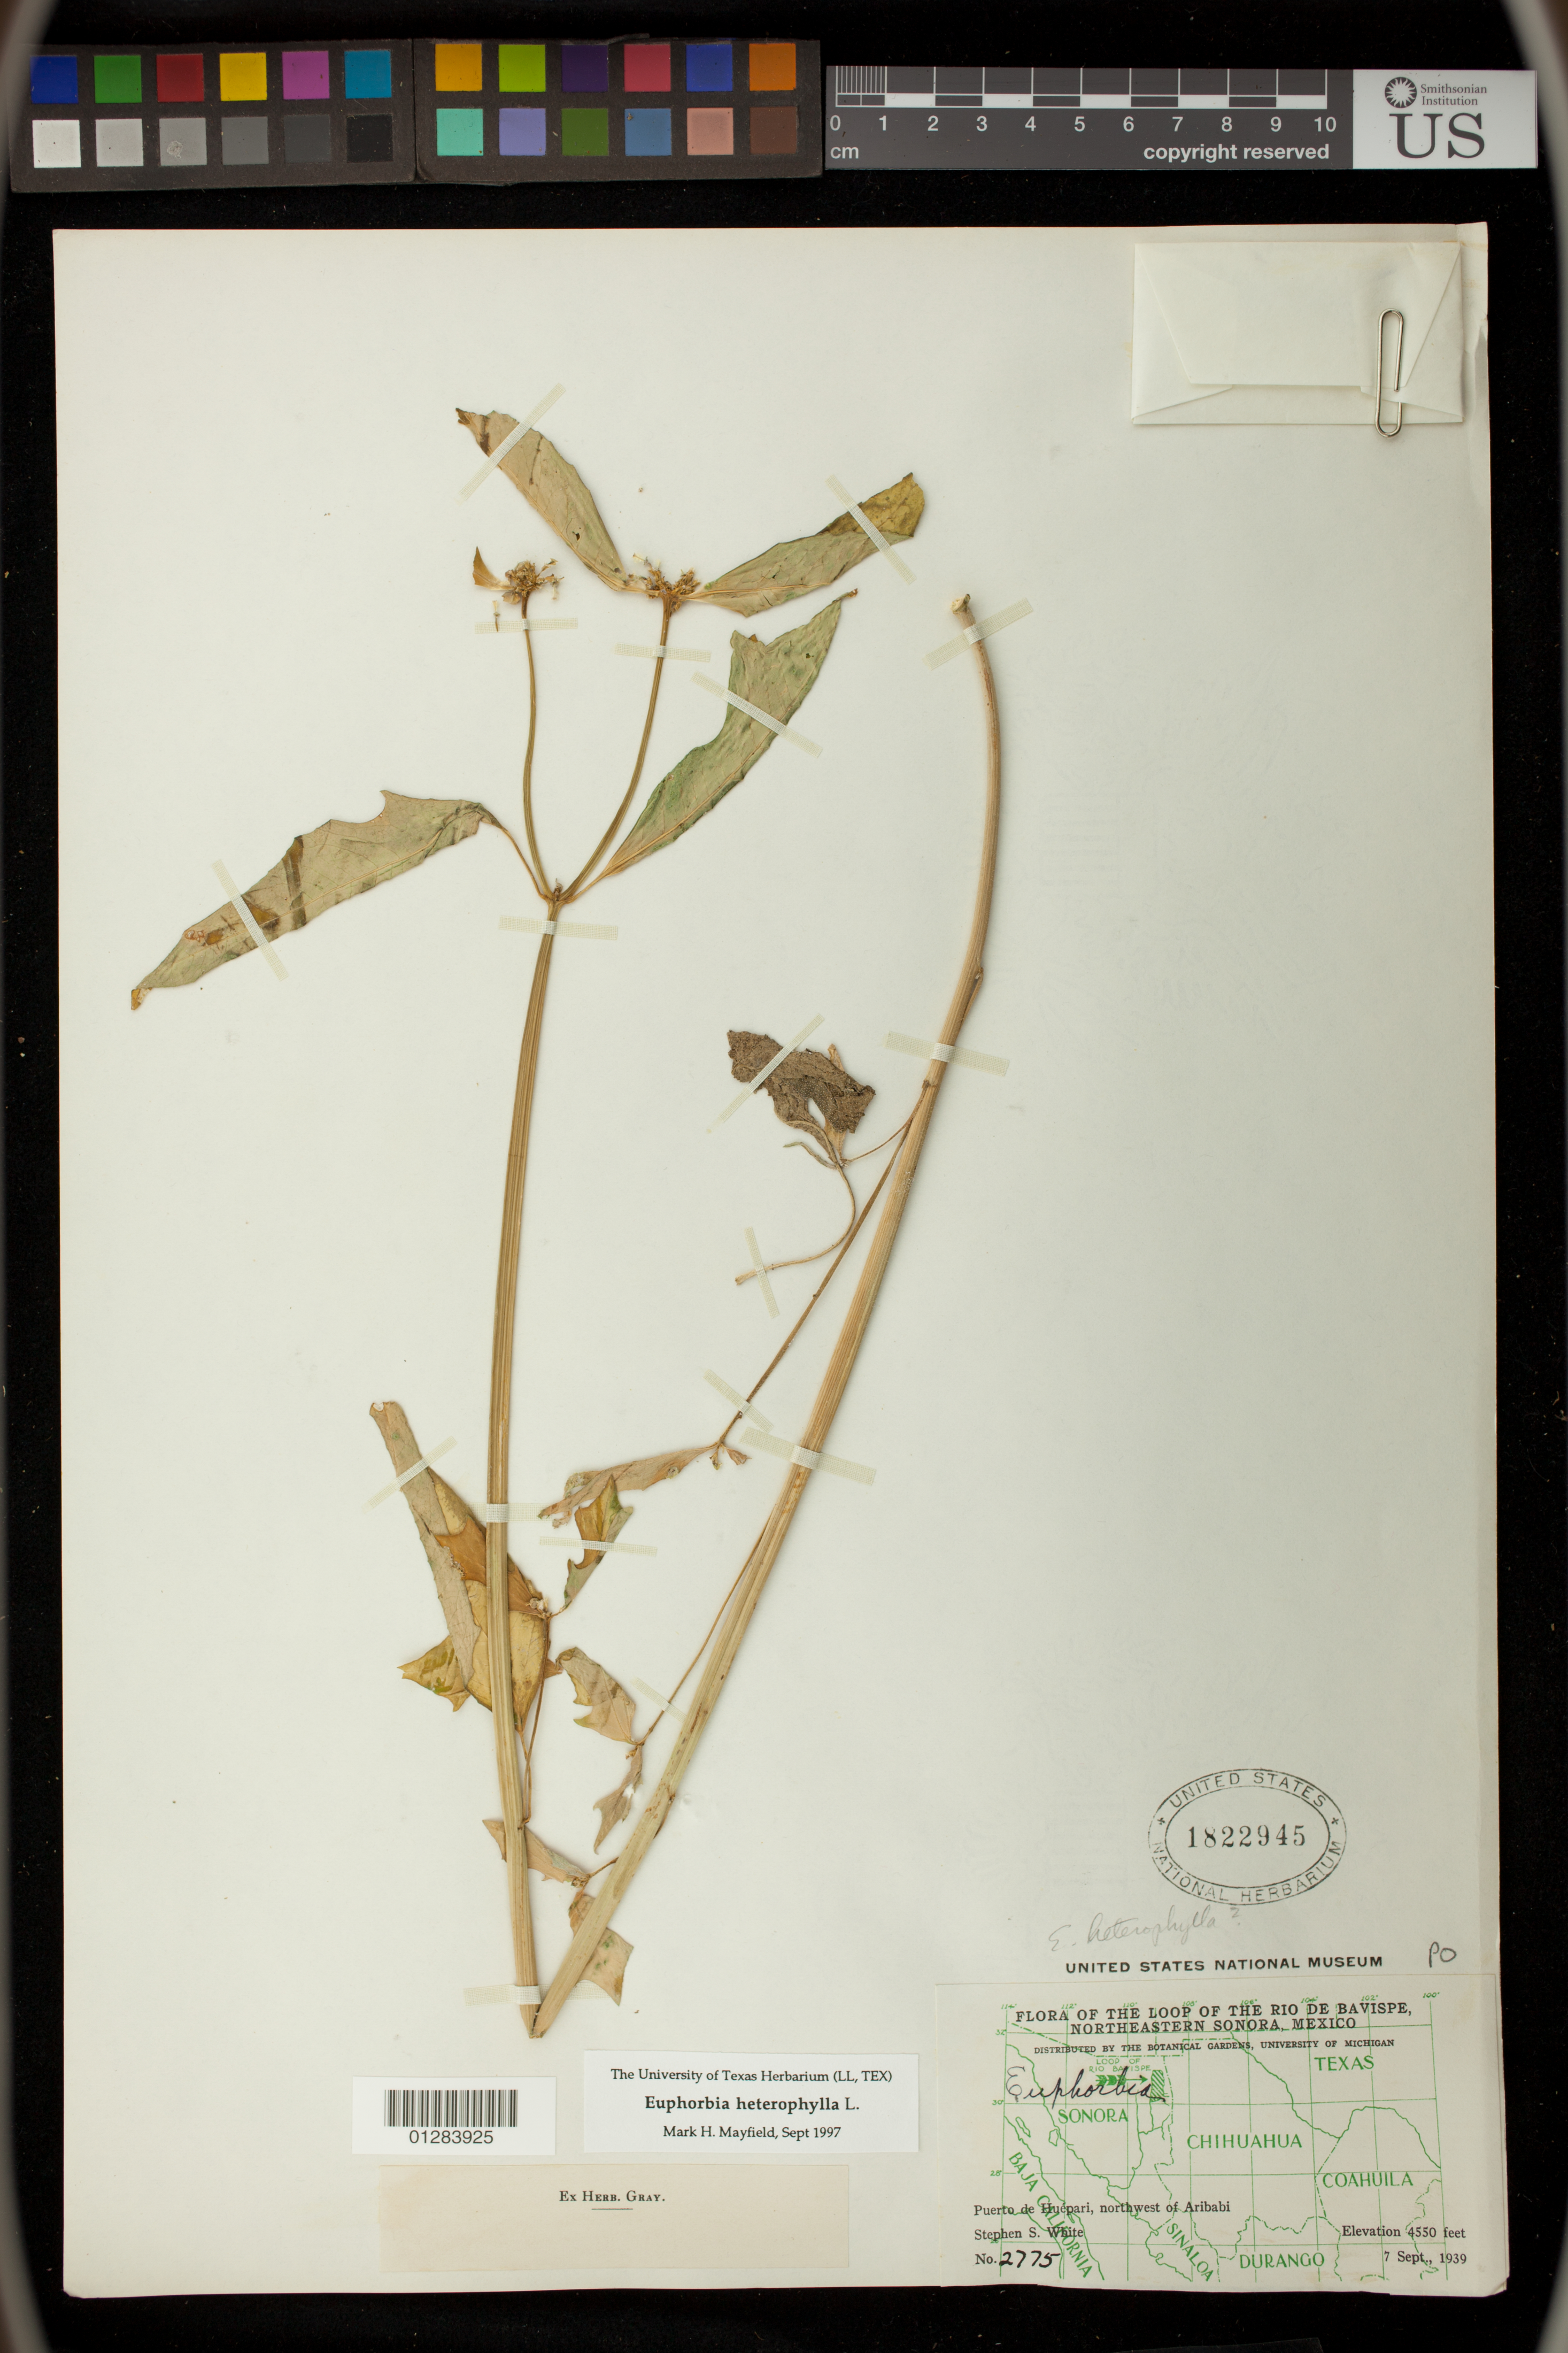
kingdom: Plantae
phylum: Tracheophyta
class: Magnoliopsida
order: Malpighiales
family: Euphorbiaceae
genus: Euphorbia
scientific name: Euphorbia heterophylla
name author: L.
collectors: S. S. White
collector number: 2775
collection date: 1939-09-07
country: Mexico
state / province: Sonora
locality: Puerto de Huepari, northwest of Aribabi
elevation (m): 1387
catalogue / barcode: US 1822945